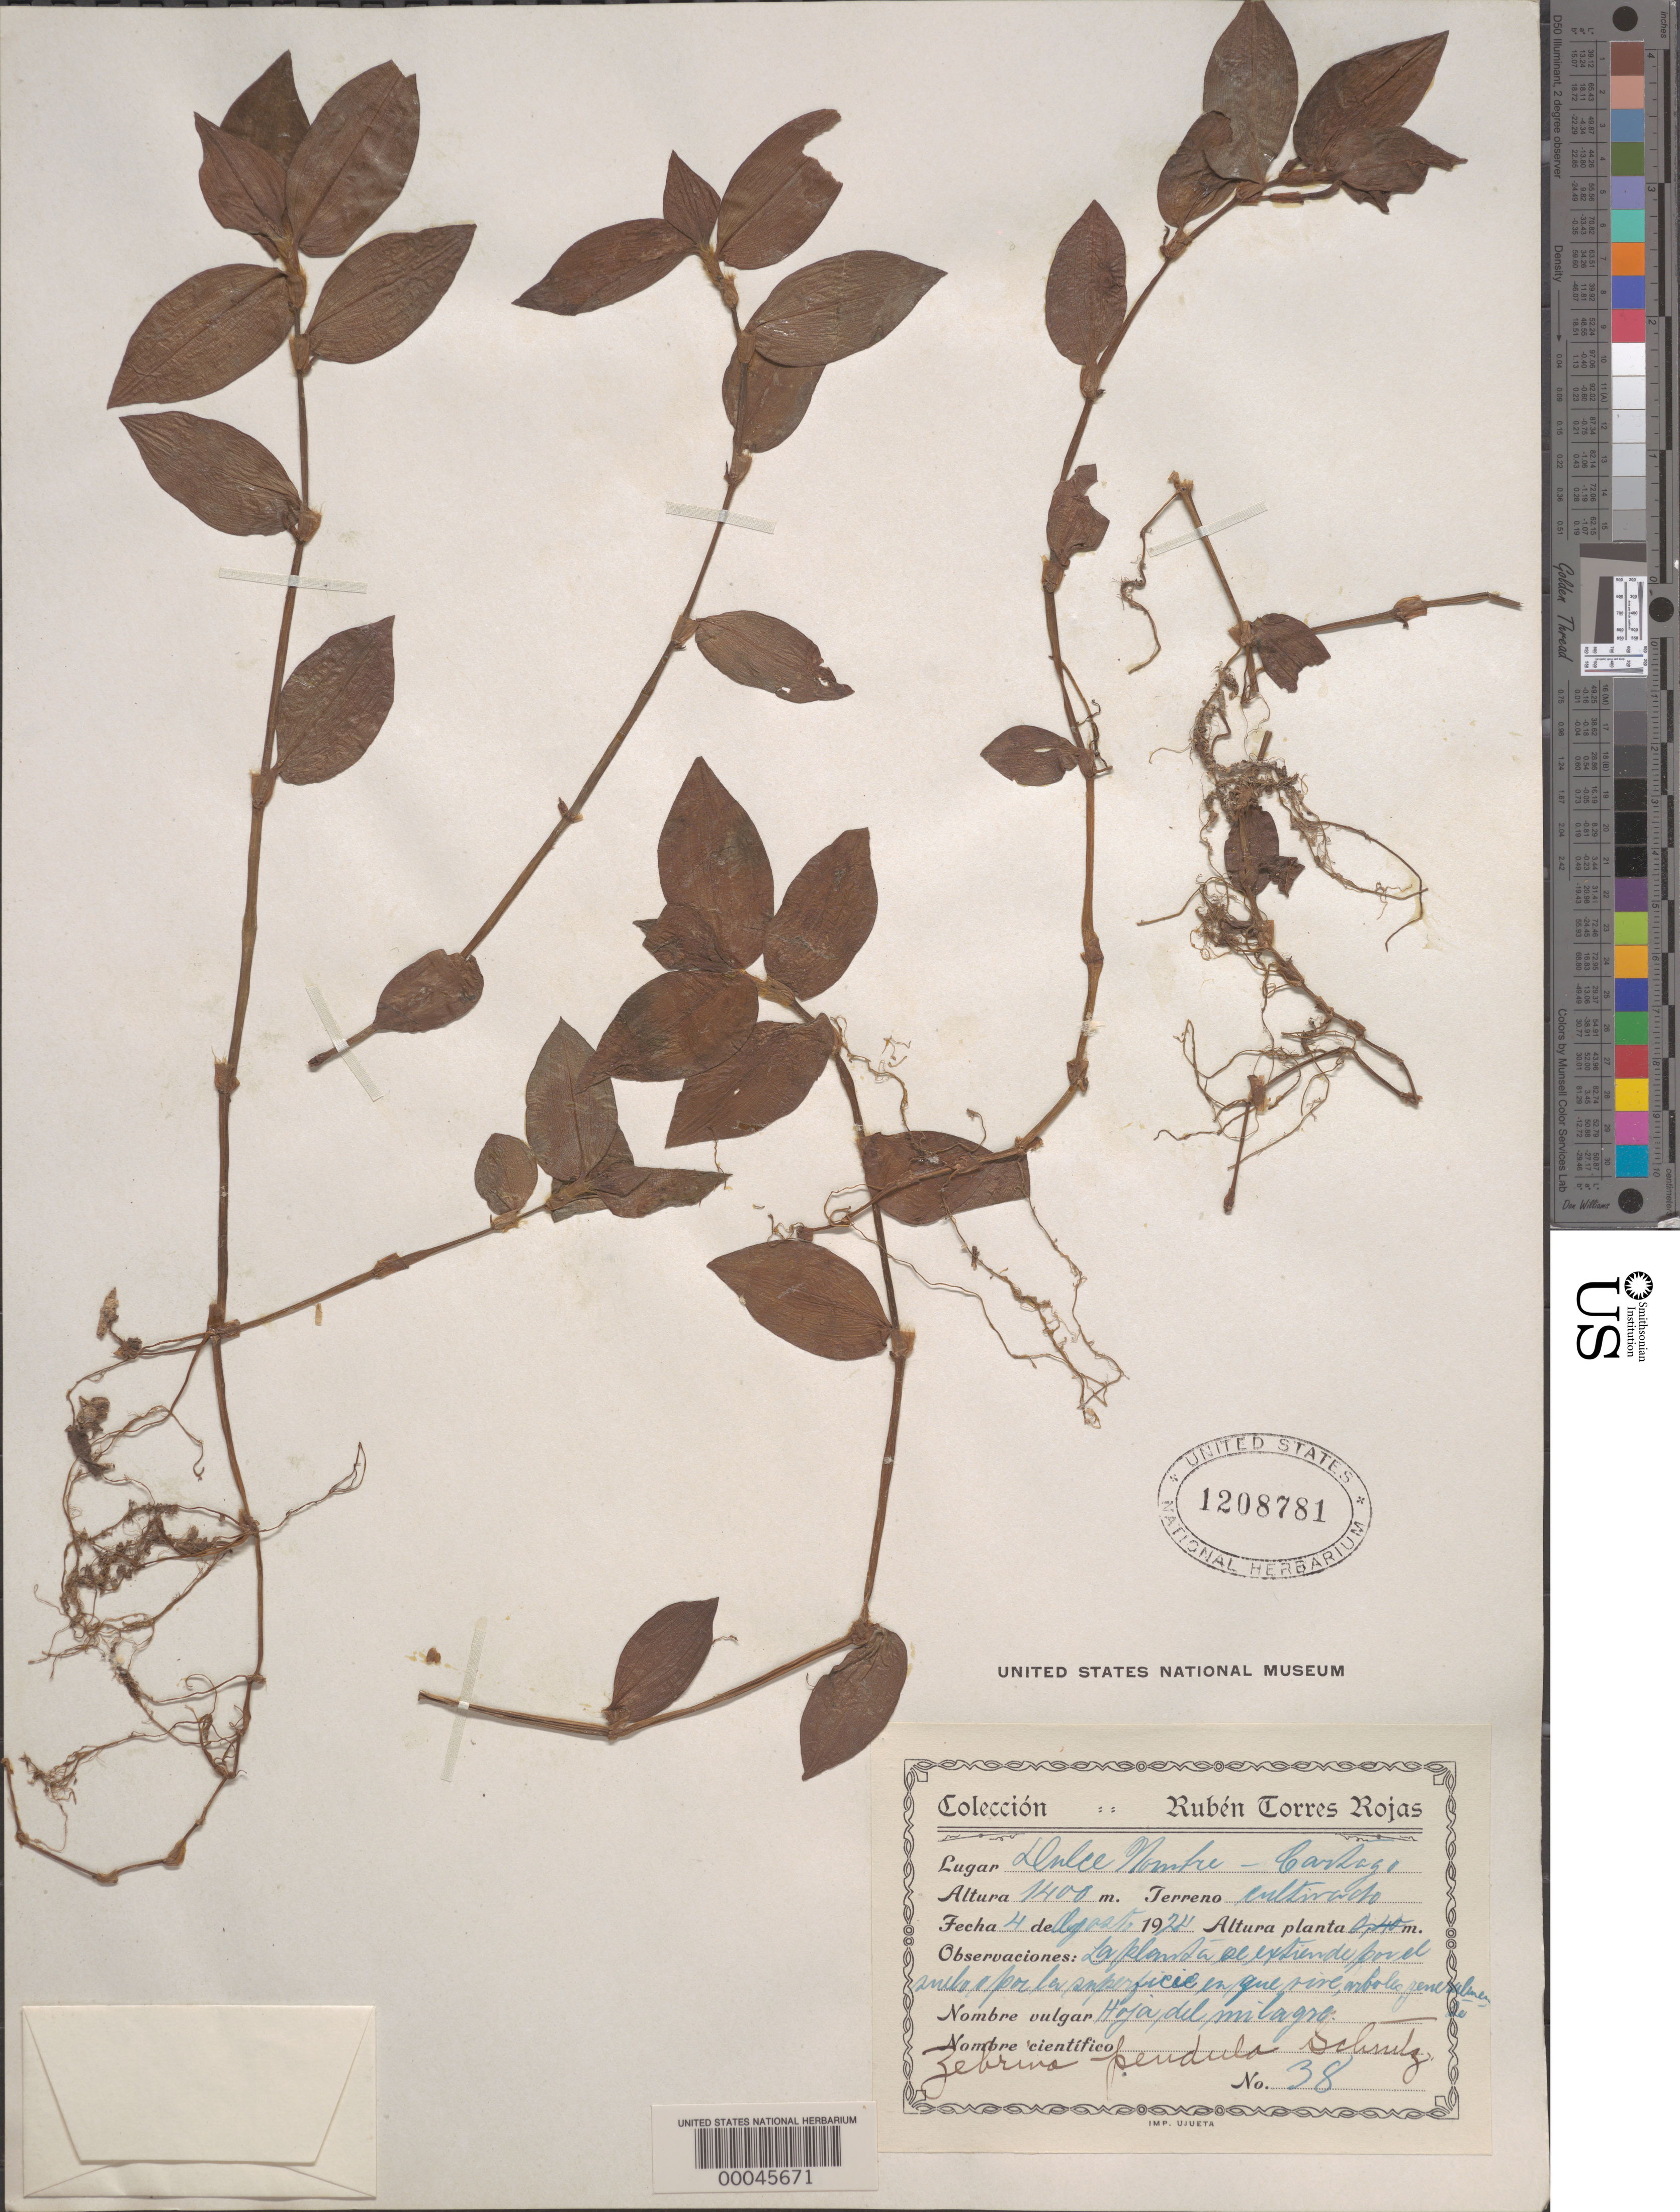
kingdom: Plantae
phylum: Tracheophyta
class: Liliopsida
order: Commelinales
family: Commelinaceae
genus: Tradescantia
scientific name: Tradescantia zebrina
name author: Bosse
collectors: R. Rojas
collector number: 38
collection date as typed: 04 Aug 1924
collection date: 1924-08-04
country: Costa Rica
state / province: Cartago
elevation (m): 1400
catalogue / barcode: US 1208781